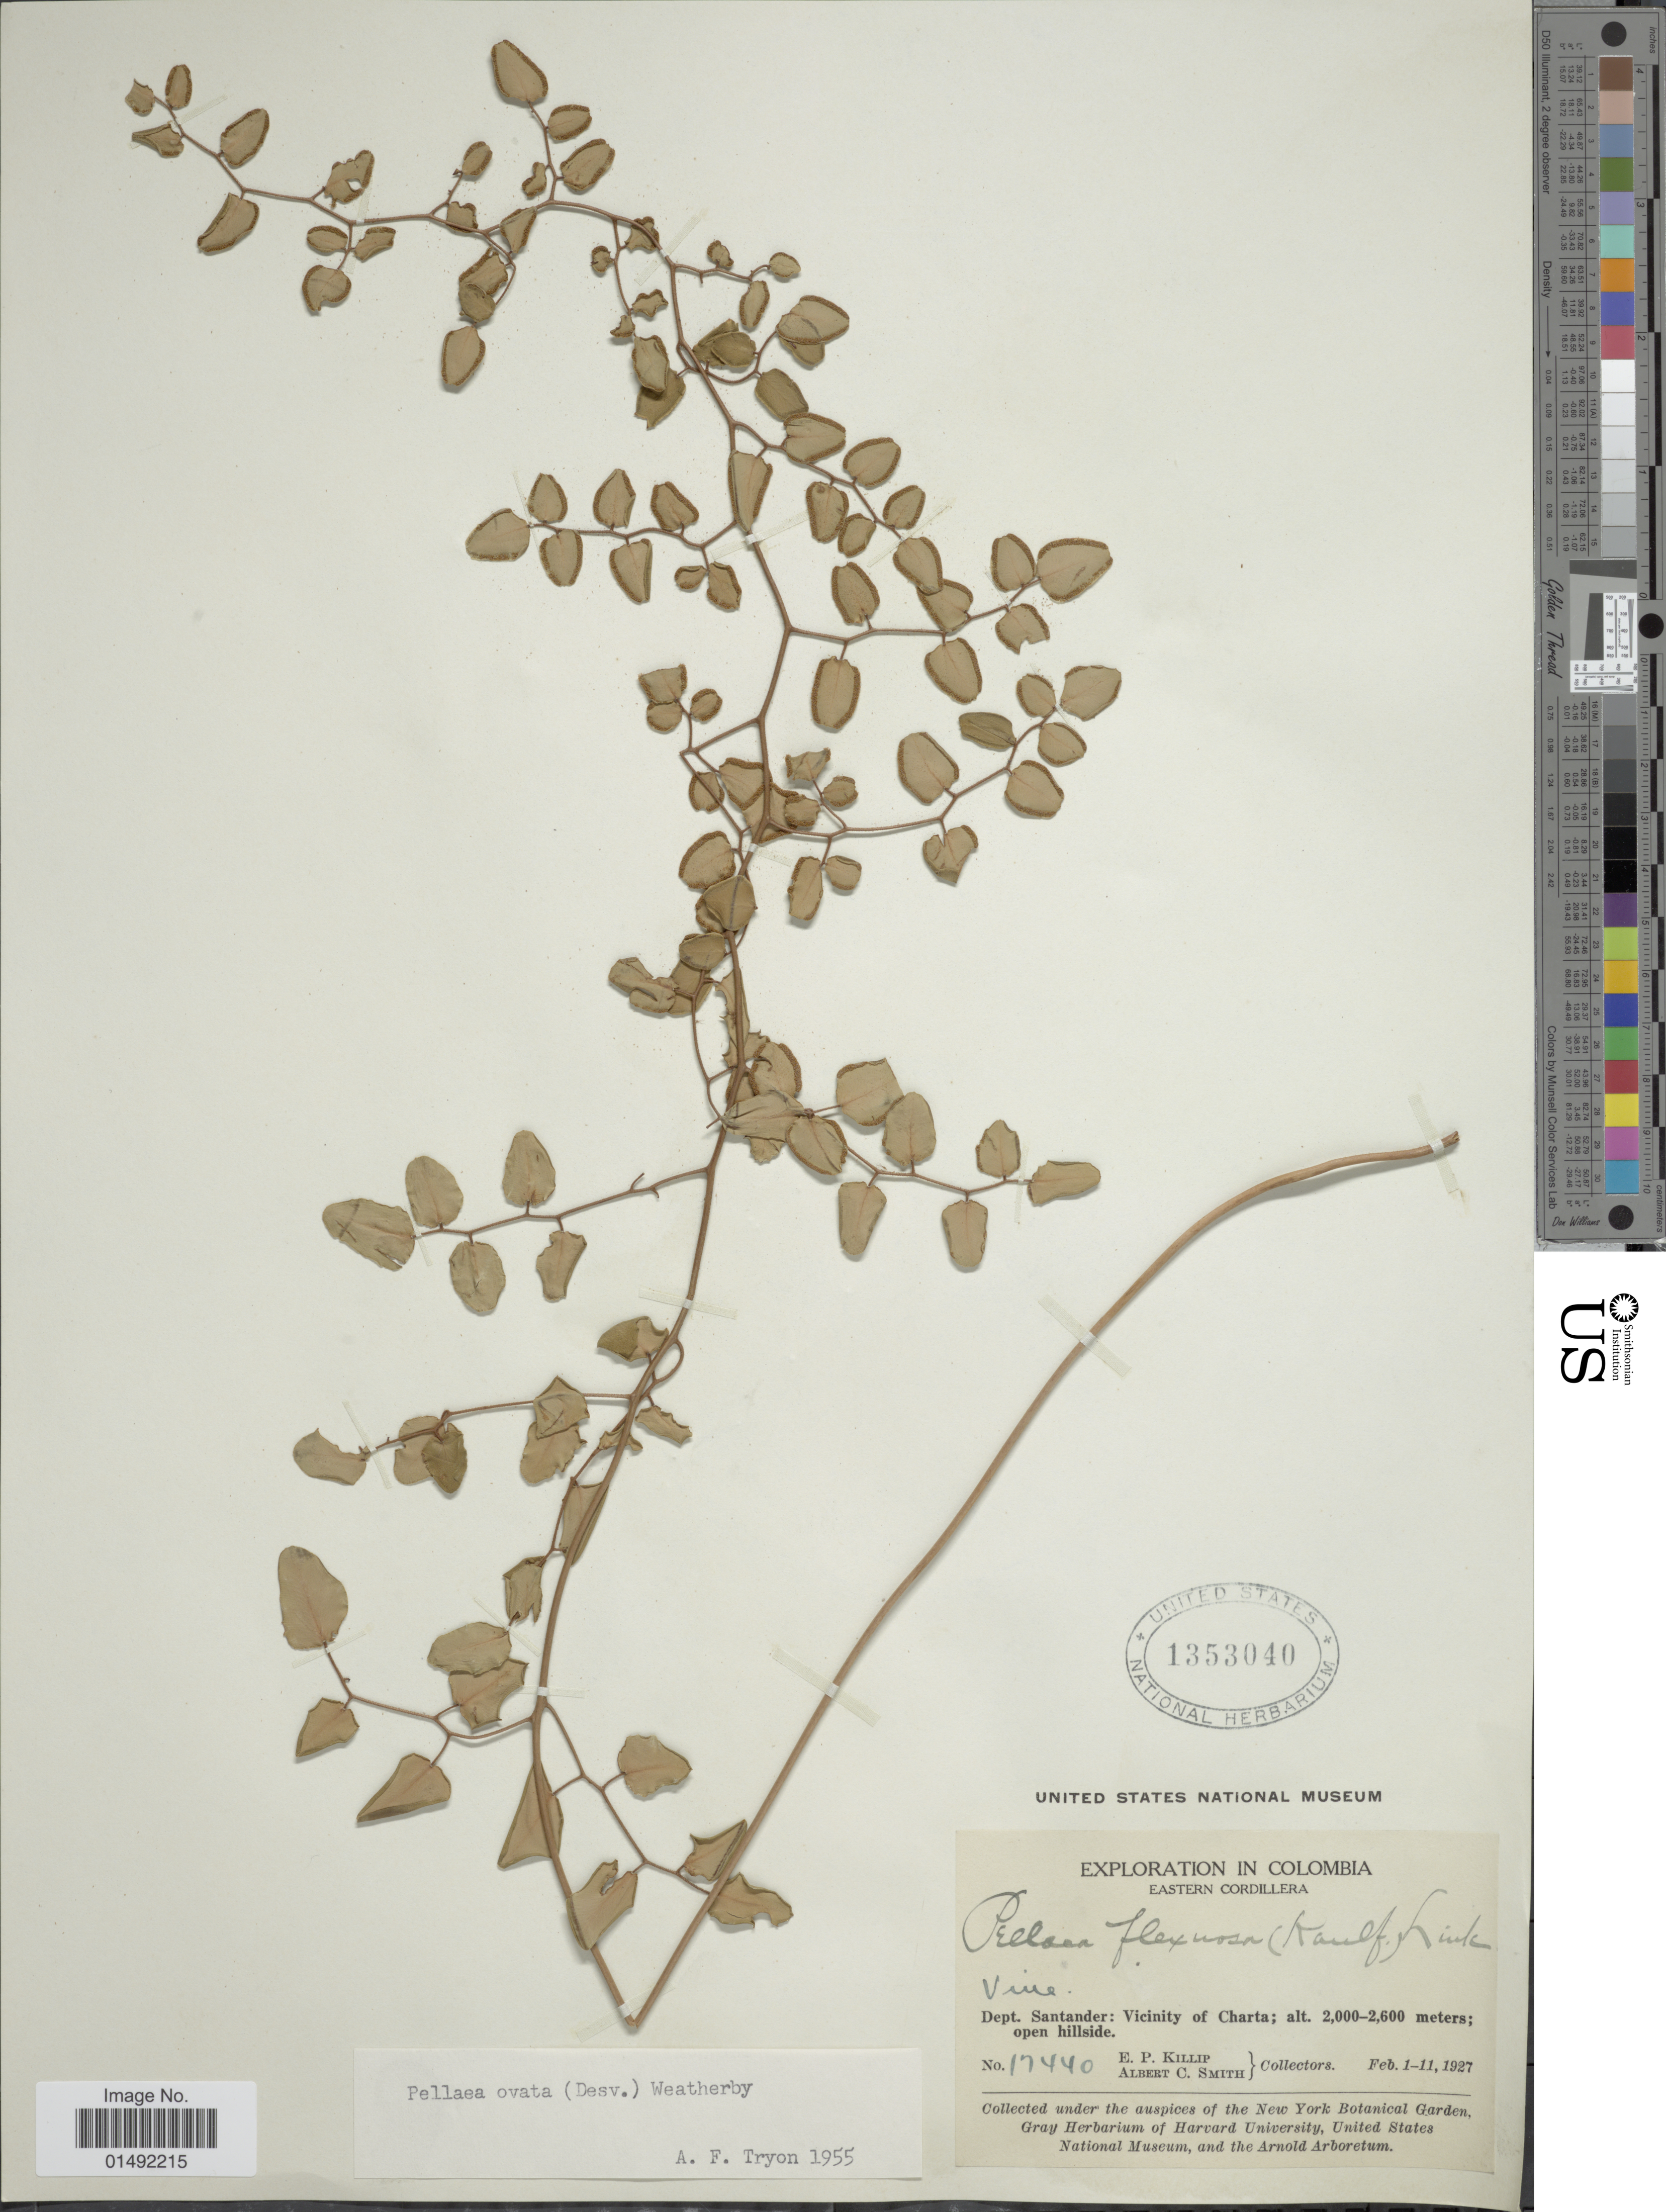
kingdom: Plantae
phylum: Tracheophyta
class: Polypodiopsida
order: Polypodiales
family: Pteridaceae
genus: Pellaea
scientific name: Pellaea ovata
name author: (Desv.) Weath.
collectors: E. P. Killip & A. C. Smith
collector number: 17440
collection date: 1927-02-01/1927-02-11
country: Colombia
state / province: Santander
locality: Eastern Cordillera, Dept. Santander: Vicinity of Charta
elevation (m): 2000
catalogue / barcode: US 1353040